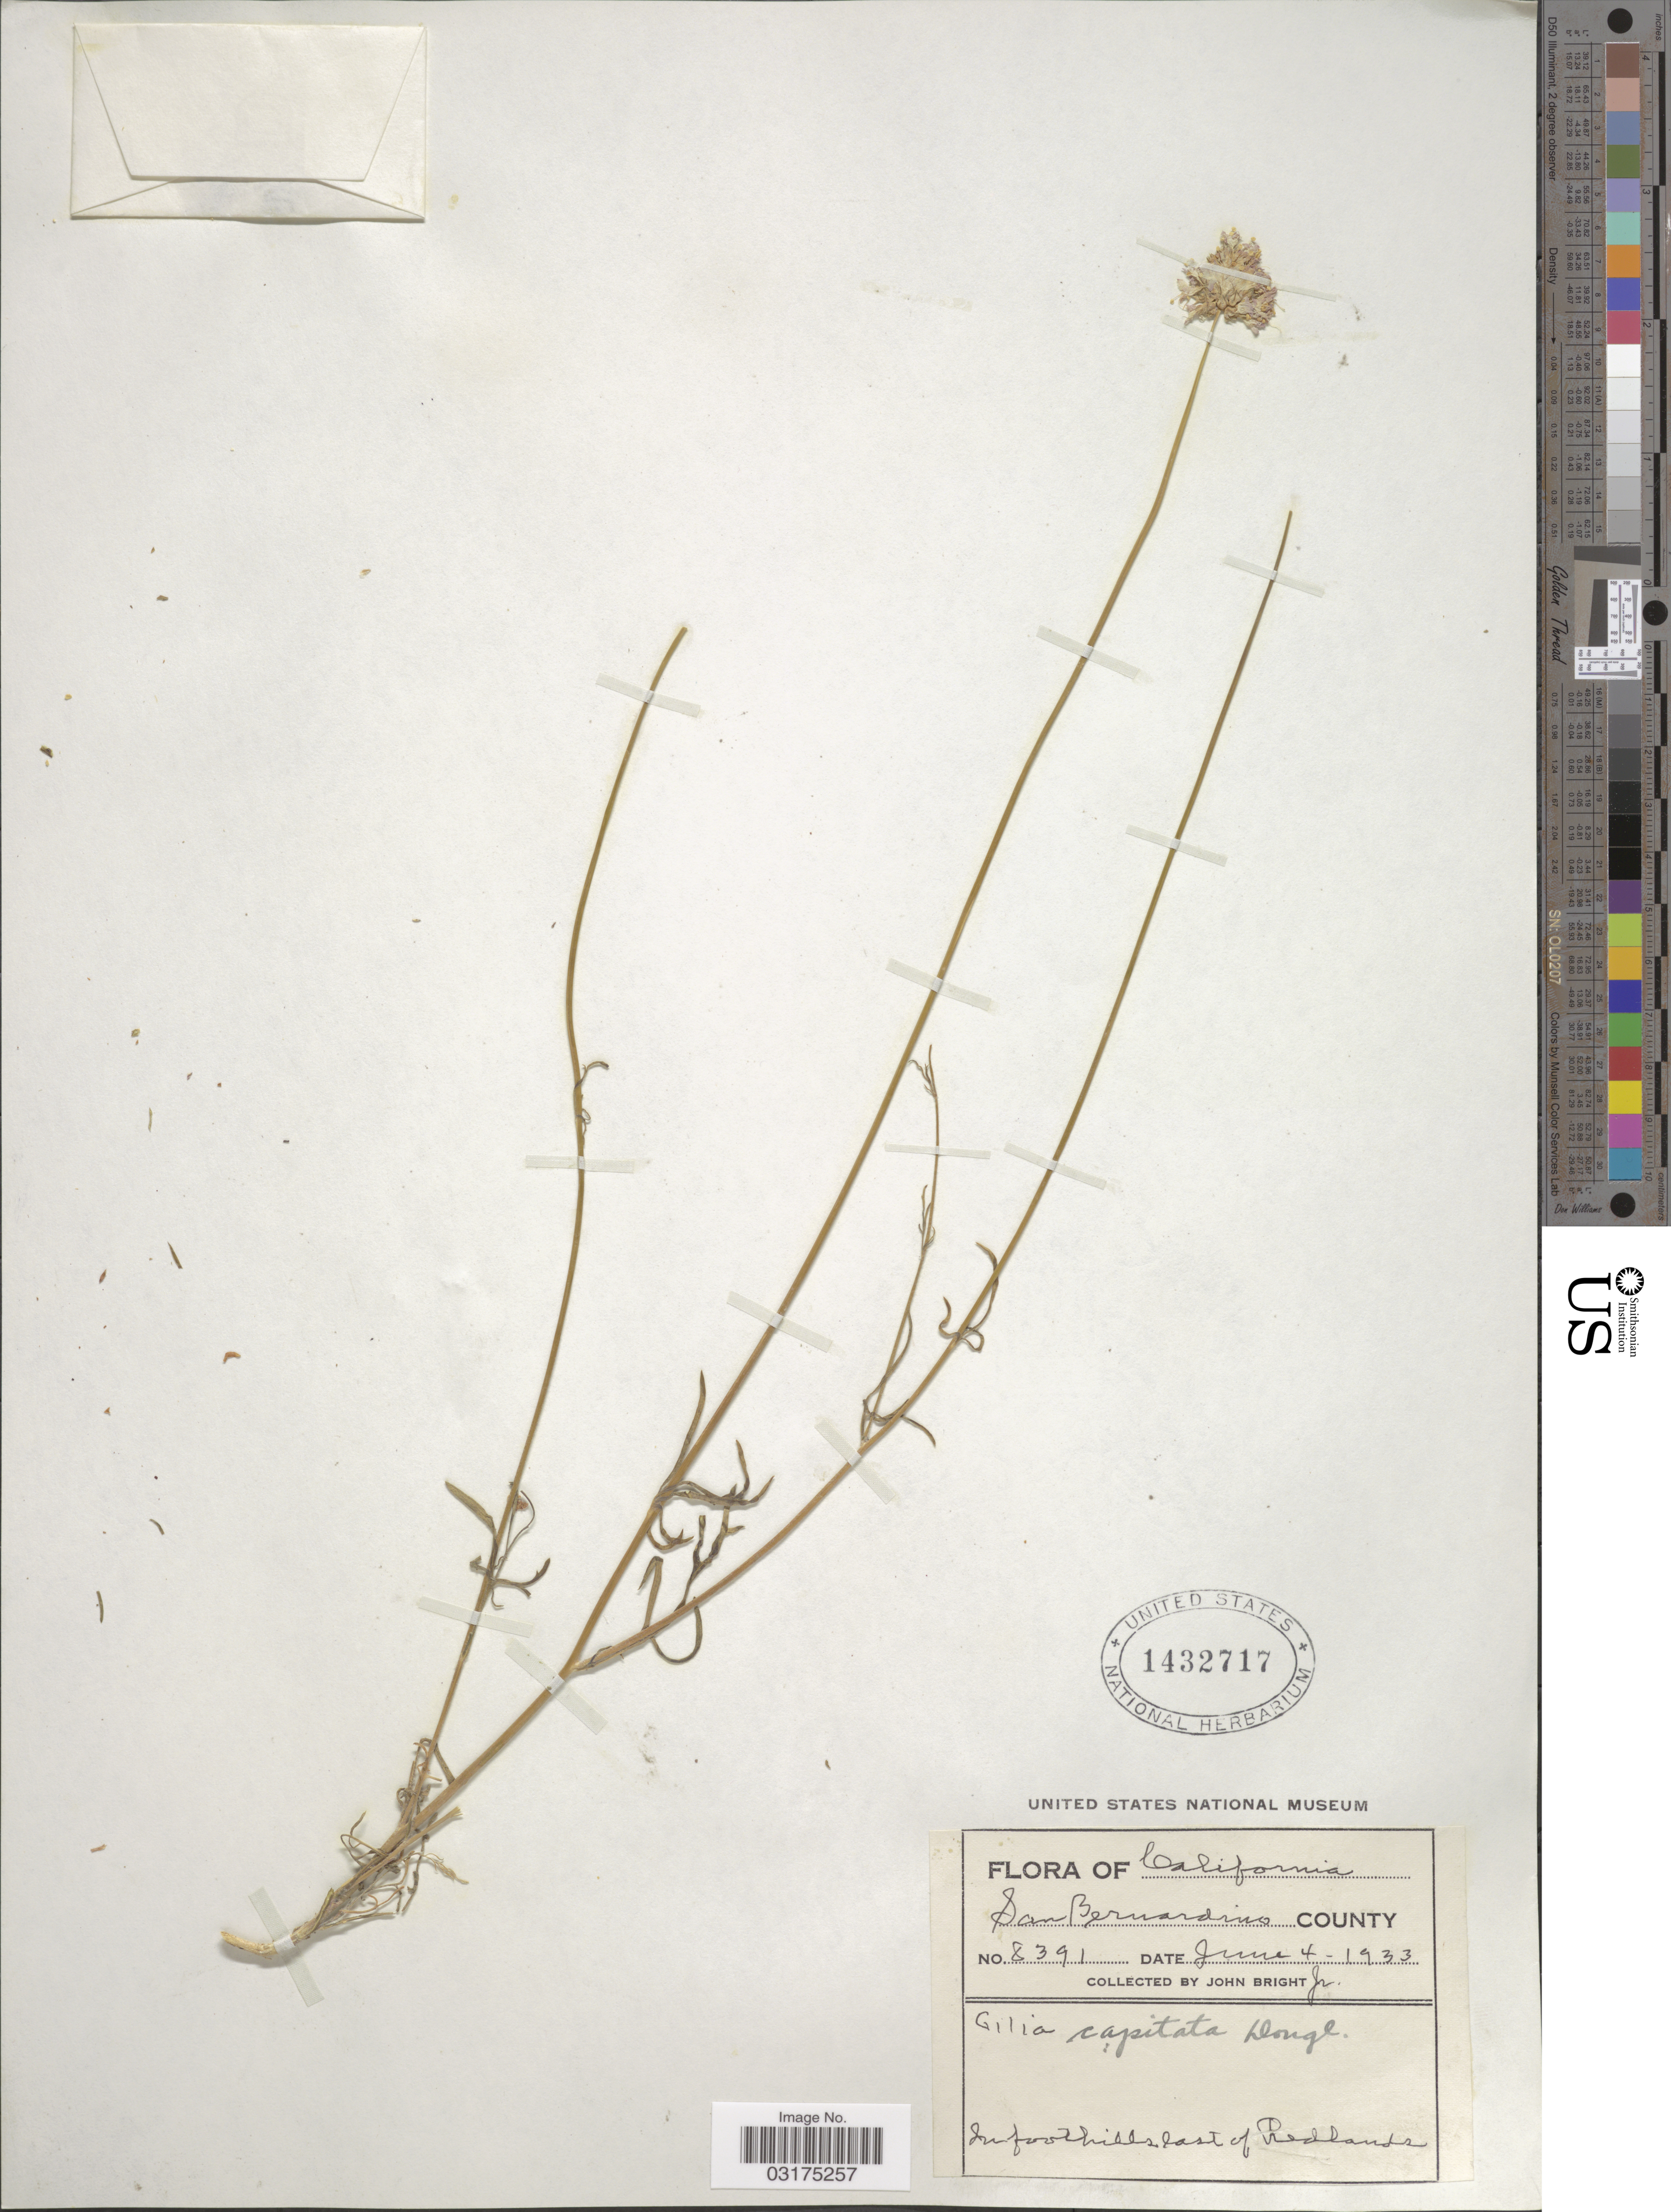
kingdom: Plantae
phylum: Tracheophyta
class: Magnoliopsida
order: Ericales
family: Polemoniaceae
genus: Gilia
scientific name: Gilia capitata subsp. abrotanifolia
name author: (Nutt. ex Greene) V.E. Grant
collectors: J. Bright Jr.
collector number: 8391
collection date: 1933-06-04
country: United States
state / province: California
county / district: San Bernardino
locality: San Bernardino County, in foothills east of Redlands.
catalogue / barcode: US 1432717